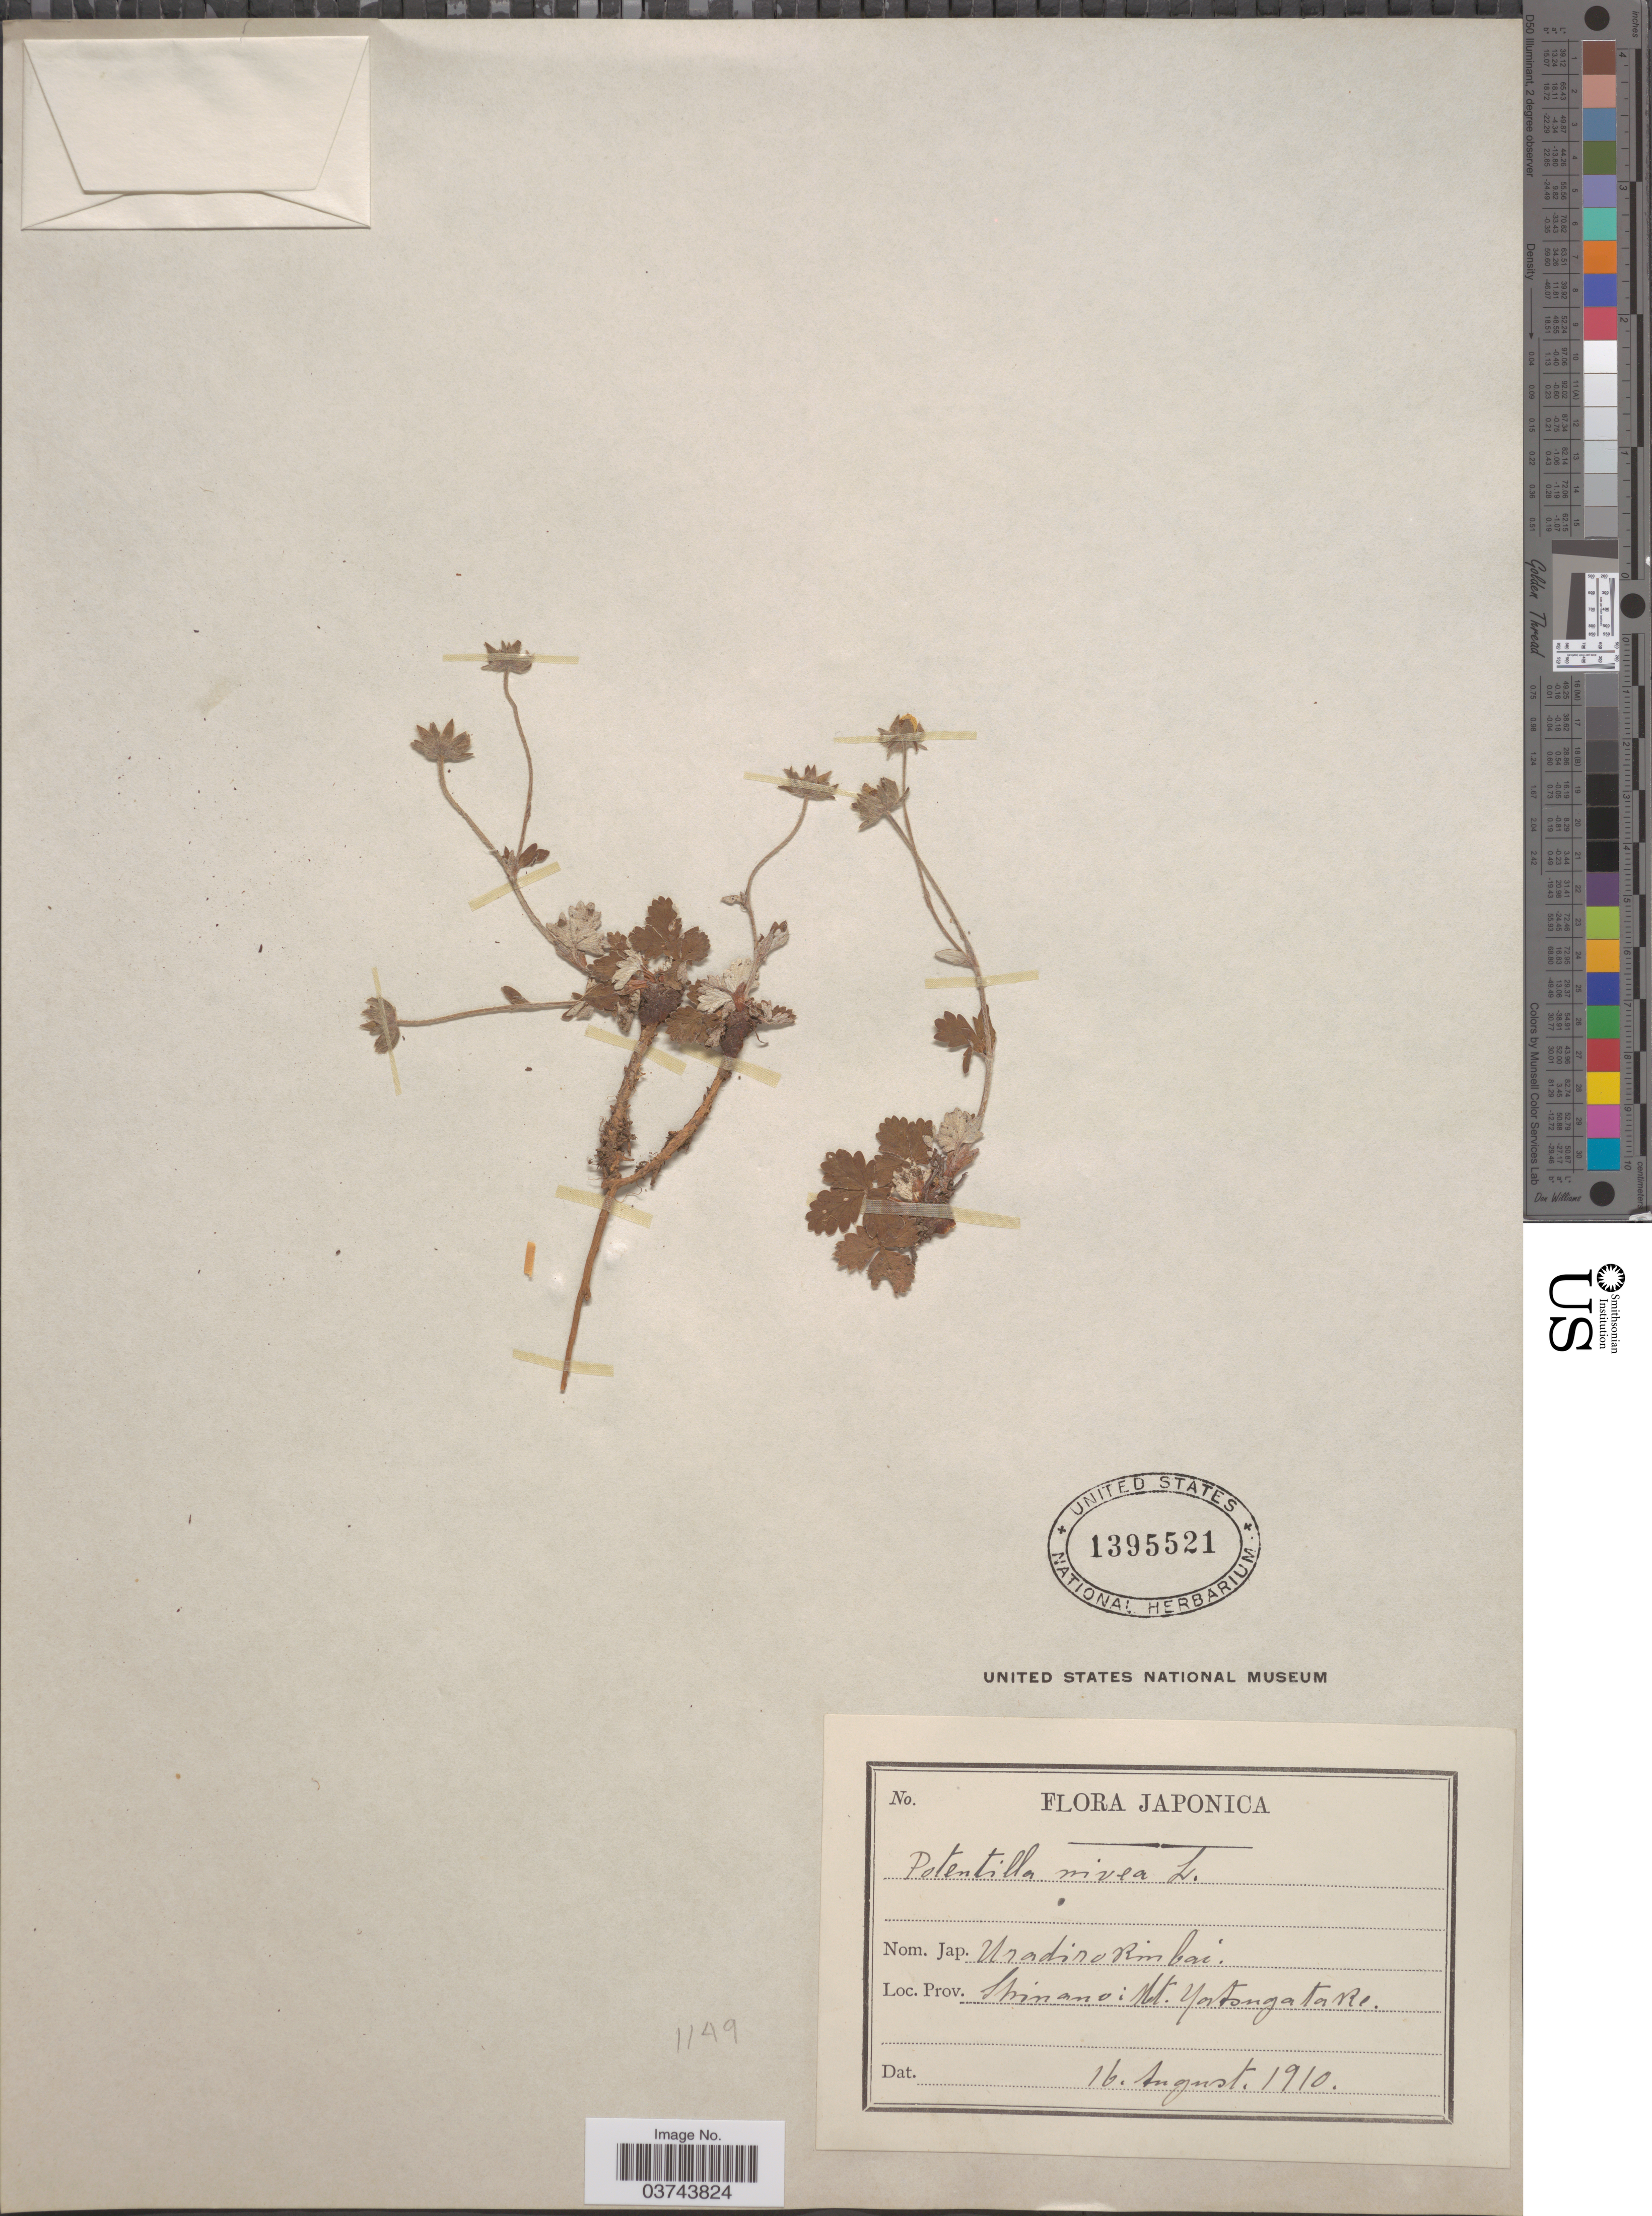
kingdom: Plantae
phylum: Tracheophyta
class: Magnoliopsida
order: Rosales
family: Rosaceae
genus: Potentilla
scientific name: Potentilla nivea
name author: L.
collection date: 1910-08-16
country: Japan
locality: Prov. Shinano: Mt. Yatsugatake.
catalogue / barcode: US 1395521